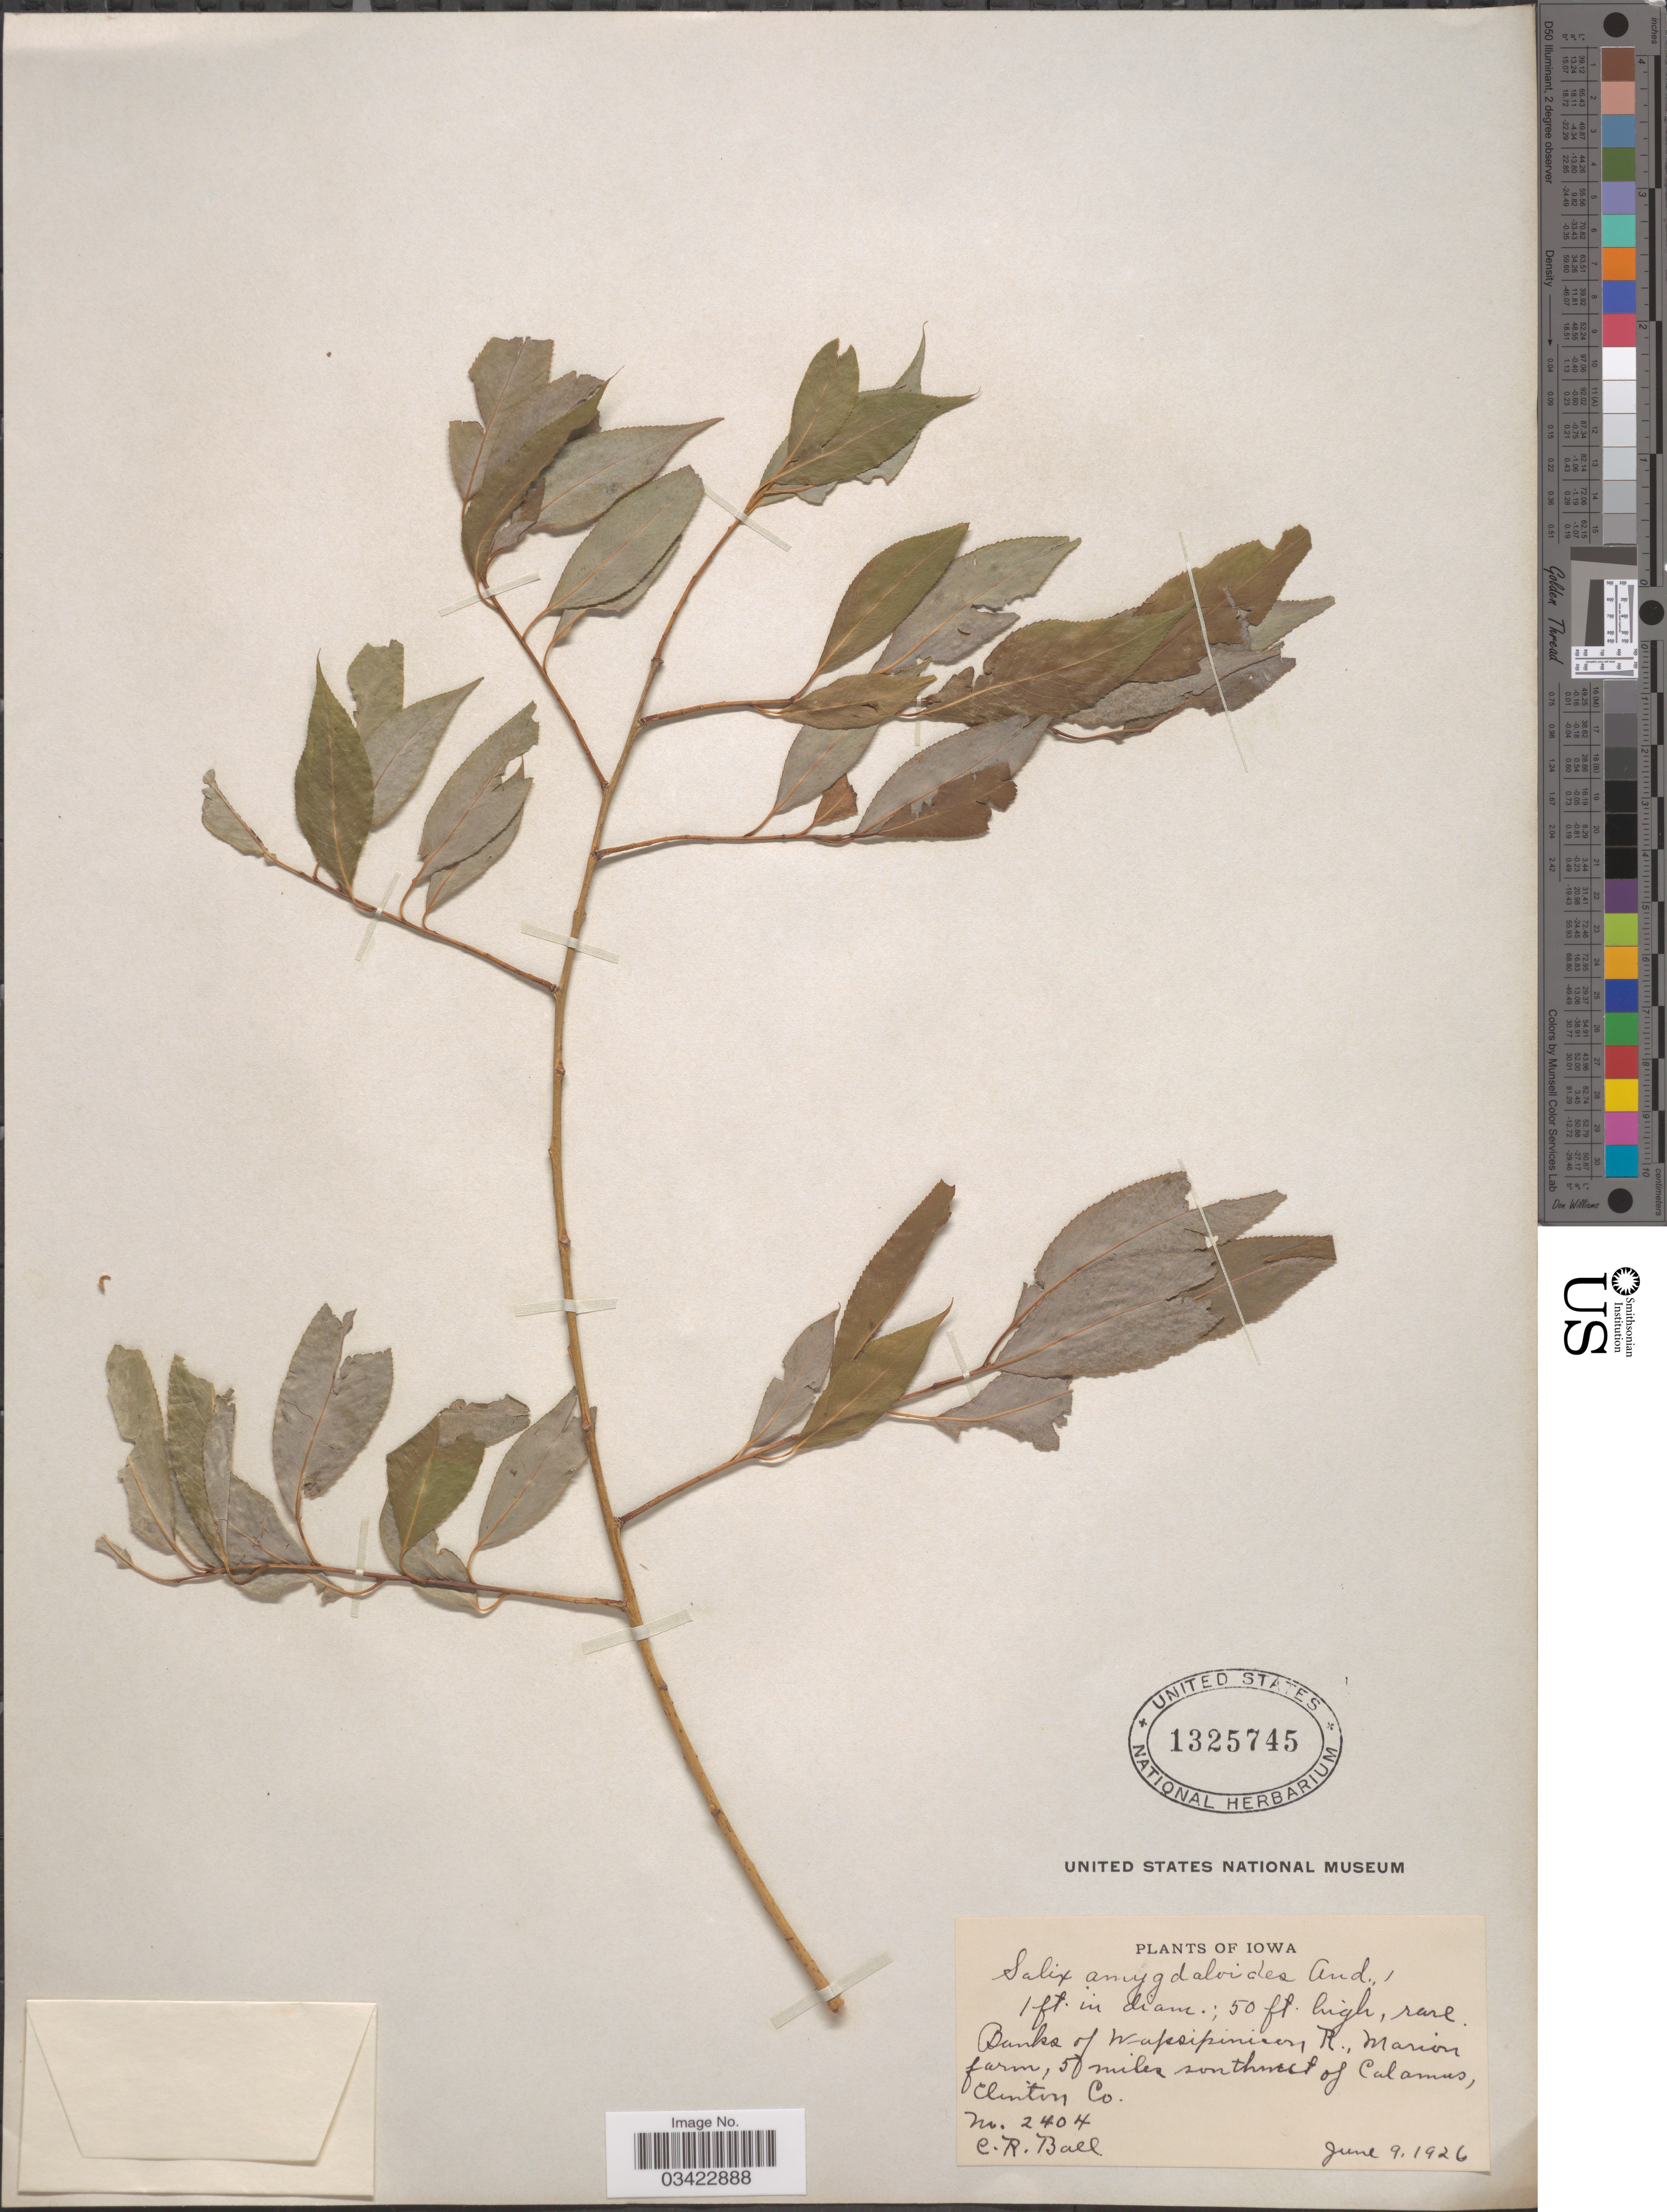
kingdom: Plantae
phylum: Tracheophyta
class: Magnoliopsida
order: Malpighiales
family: Salicaceae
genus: Salix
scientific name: Salix amygdaloides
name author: Andersson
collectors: C. R. Ball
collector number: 2404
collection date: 1926-06-09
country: United States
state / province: Iowa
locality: Banks of Wapsipinicon R., Marion farm, 50 miles southwest of Calamus, Clinton Co.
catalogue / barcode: US 1325745